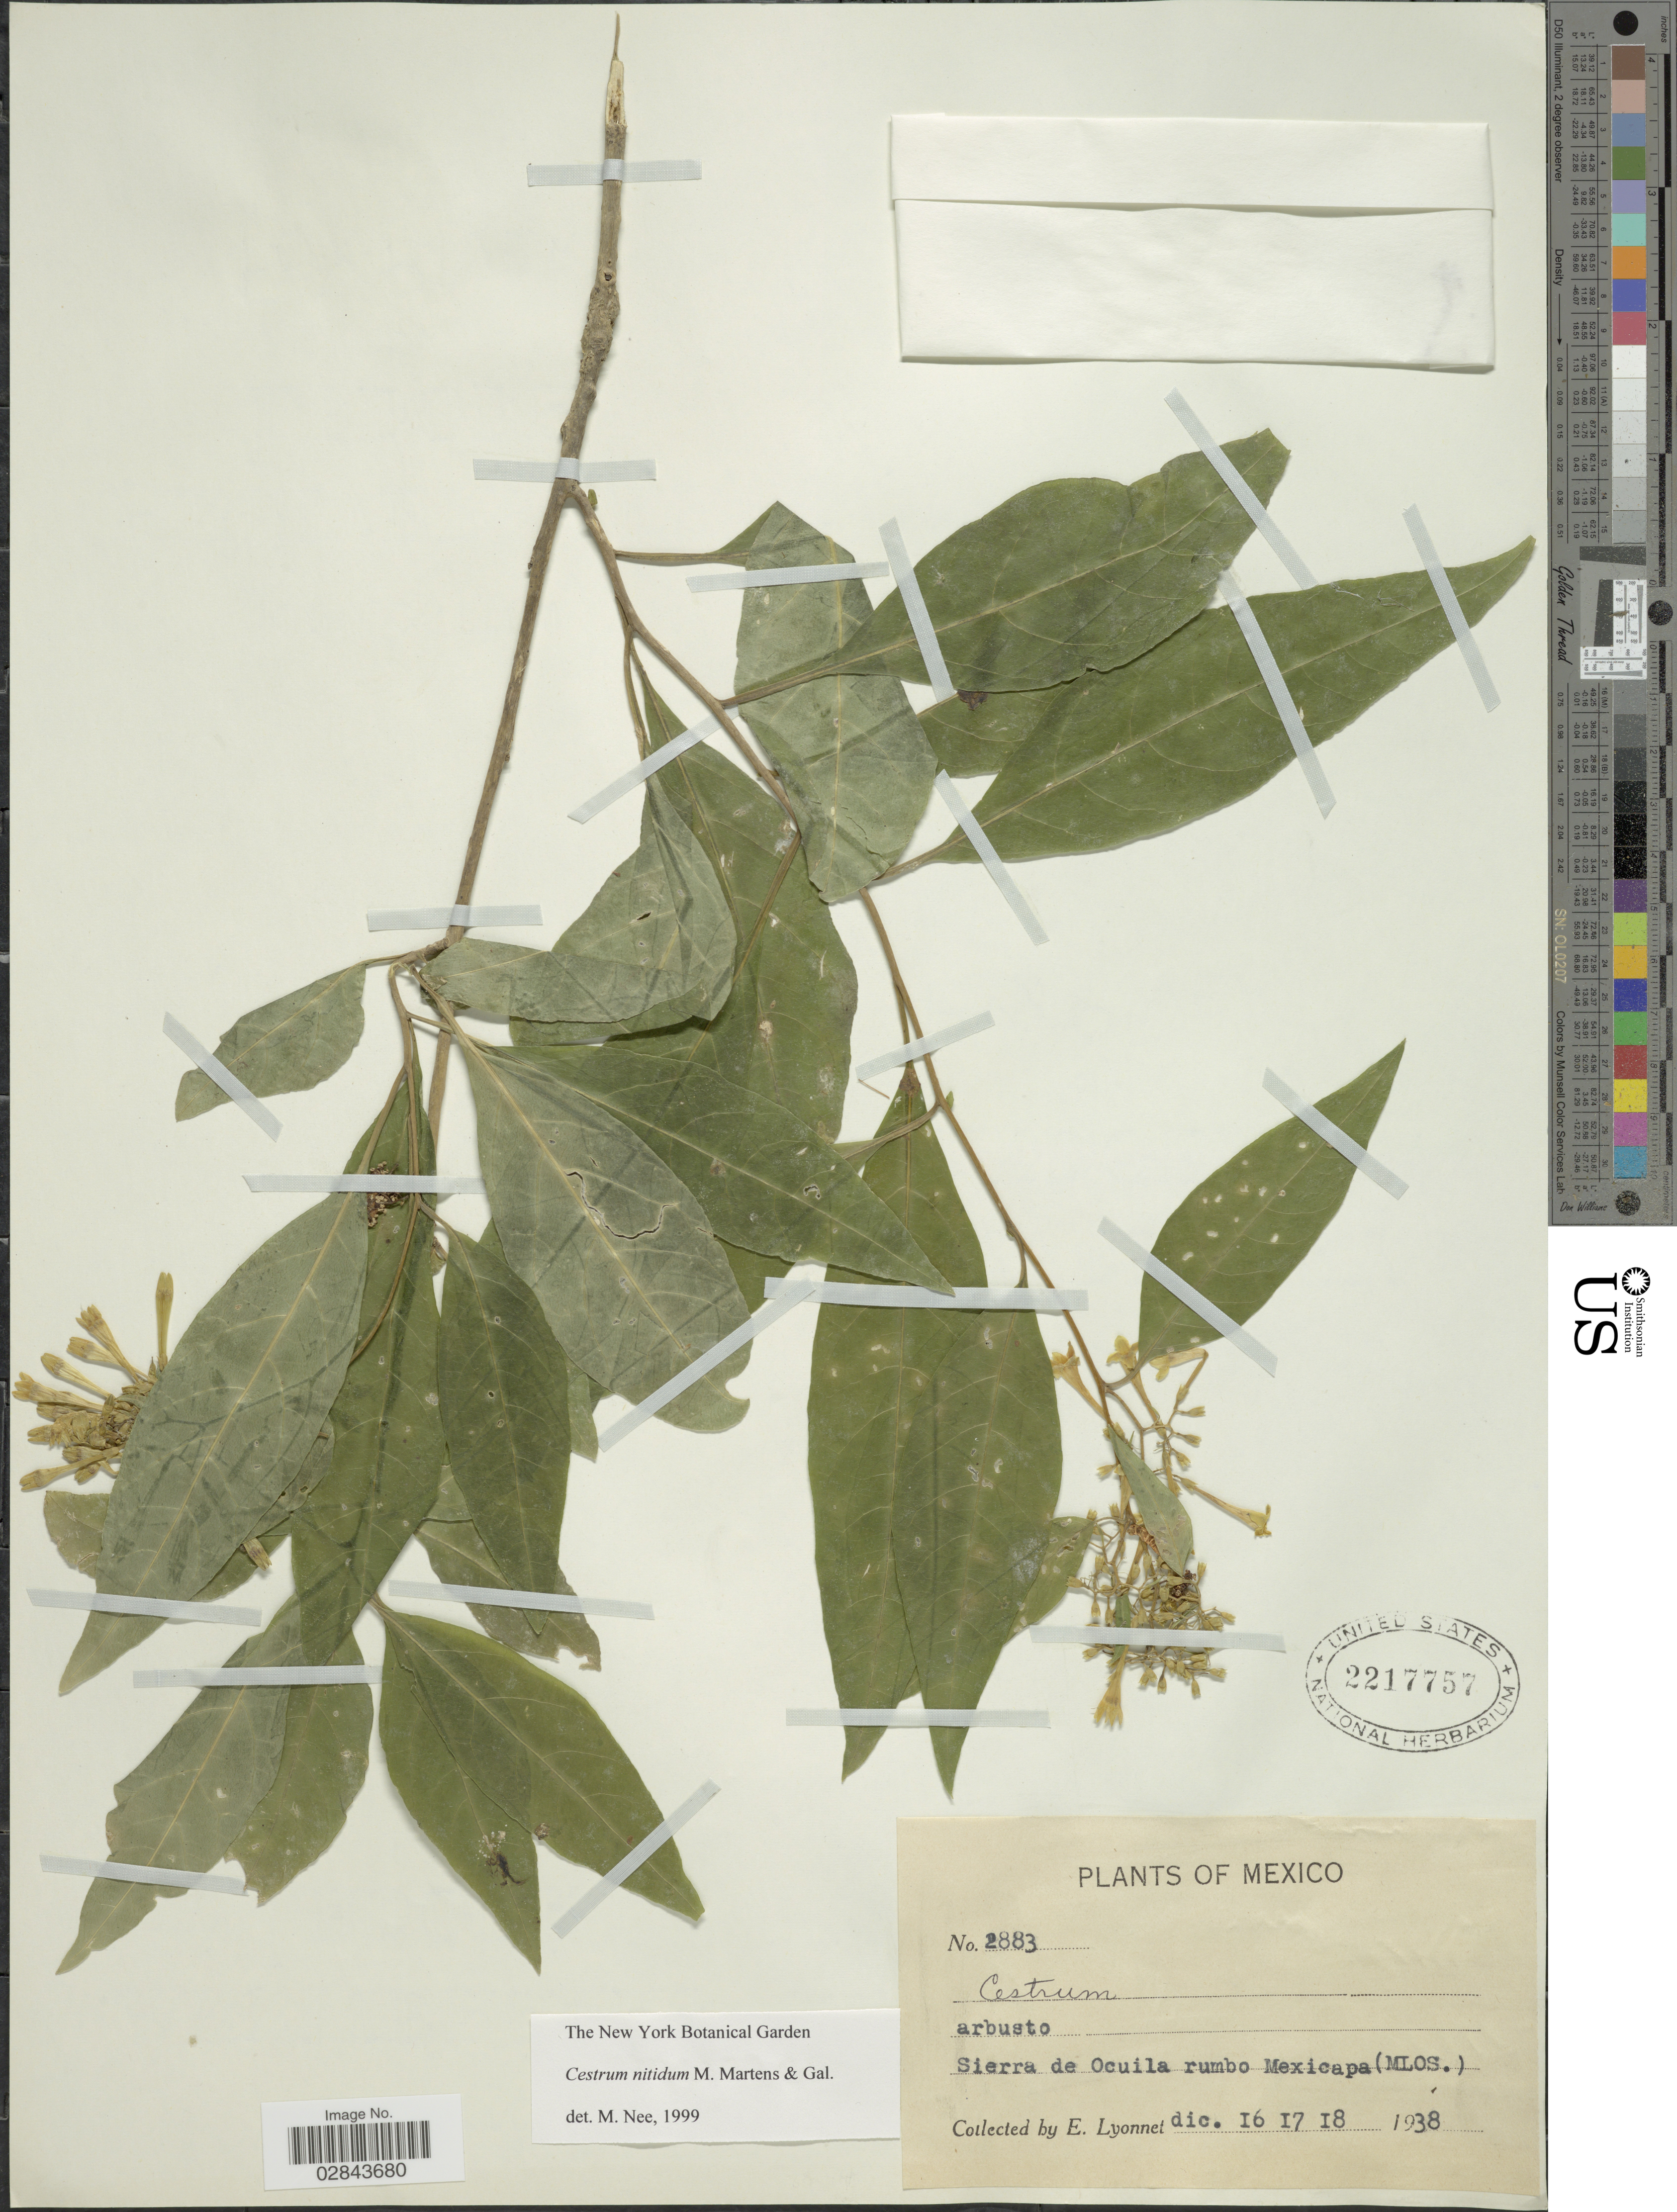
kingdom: Plantae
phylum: Tracheophyta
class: Magnoliopsida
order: Solanales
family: Solanaceae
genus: Cestrum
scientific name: Cestrum nitidum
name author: M. Martens & Galeotti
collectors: E. Lyonnet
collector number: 2883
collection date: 1938-12-16/1938-12-18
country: Mexico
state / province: Morelos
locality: Sierra de Ocuila rumbo Mexicapa.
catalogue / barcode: US 2217757